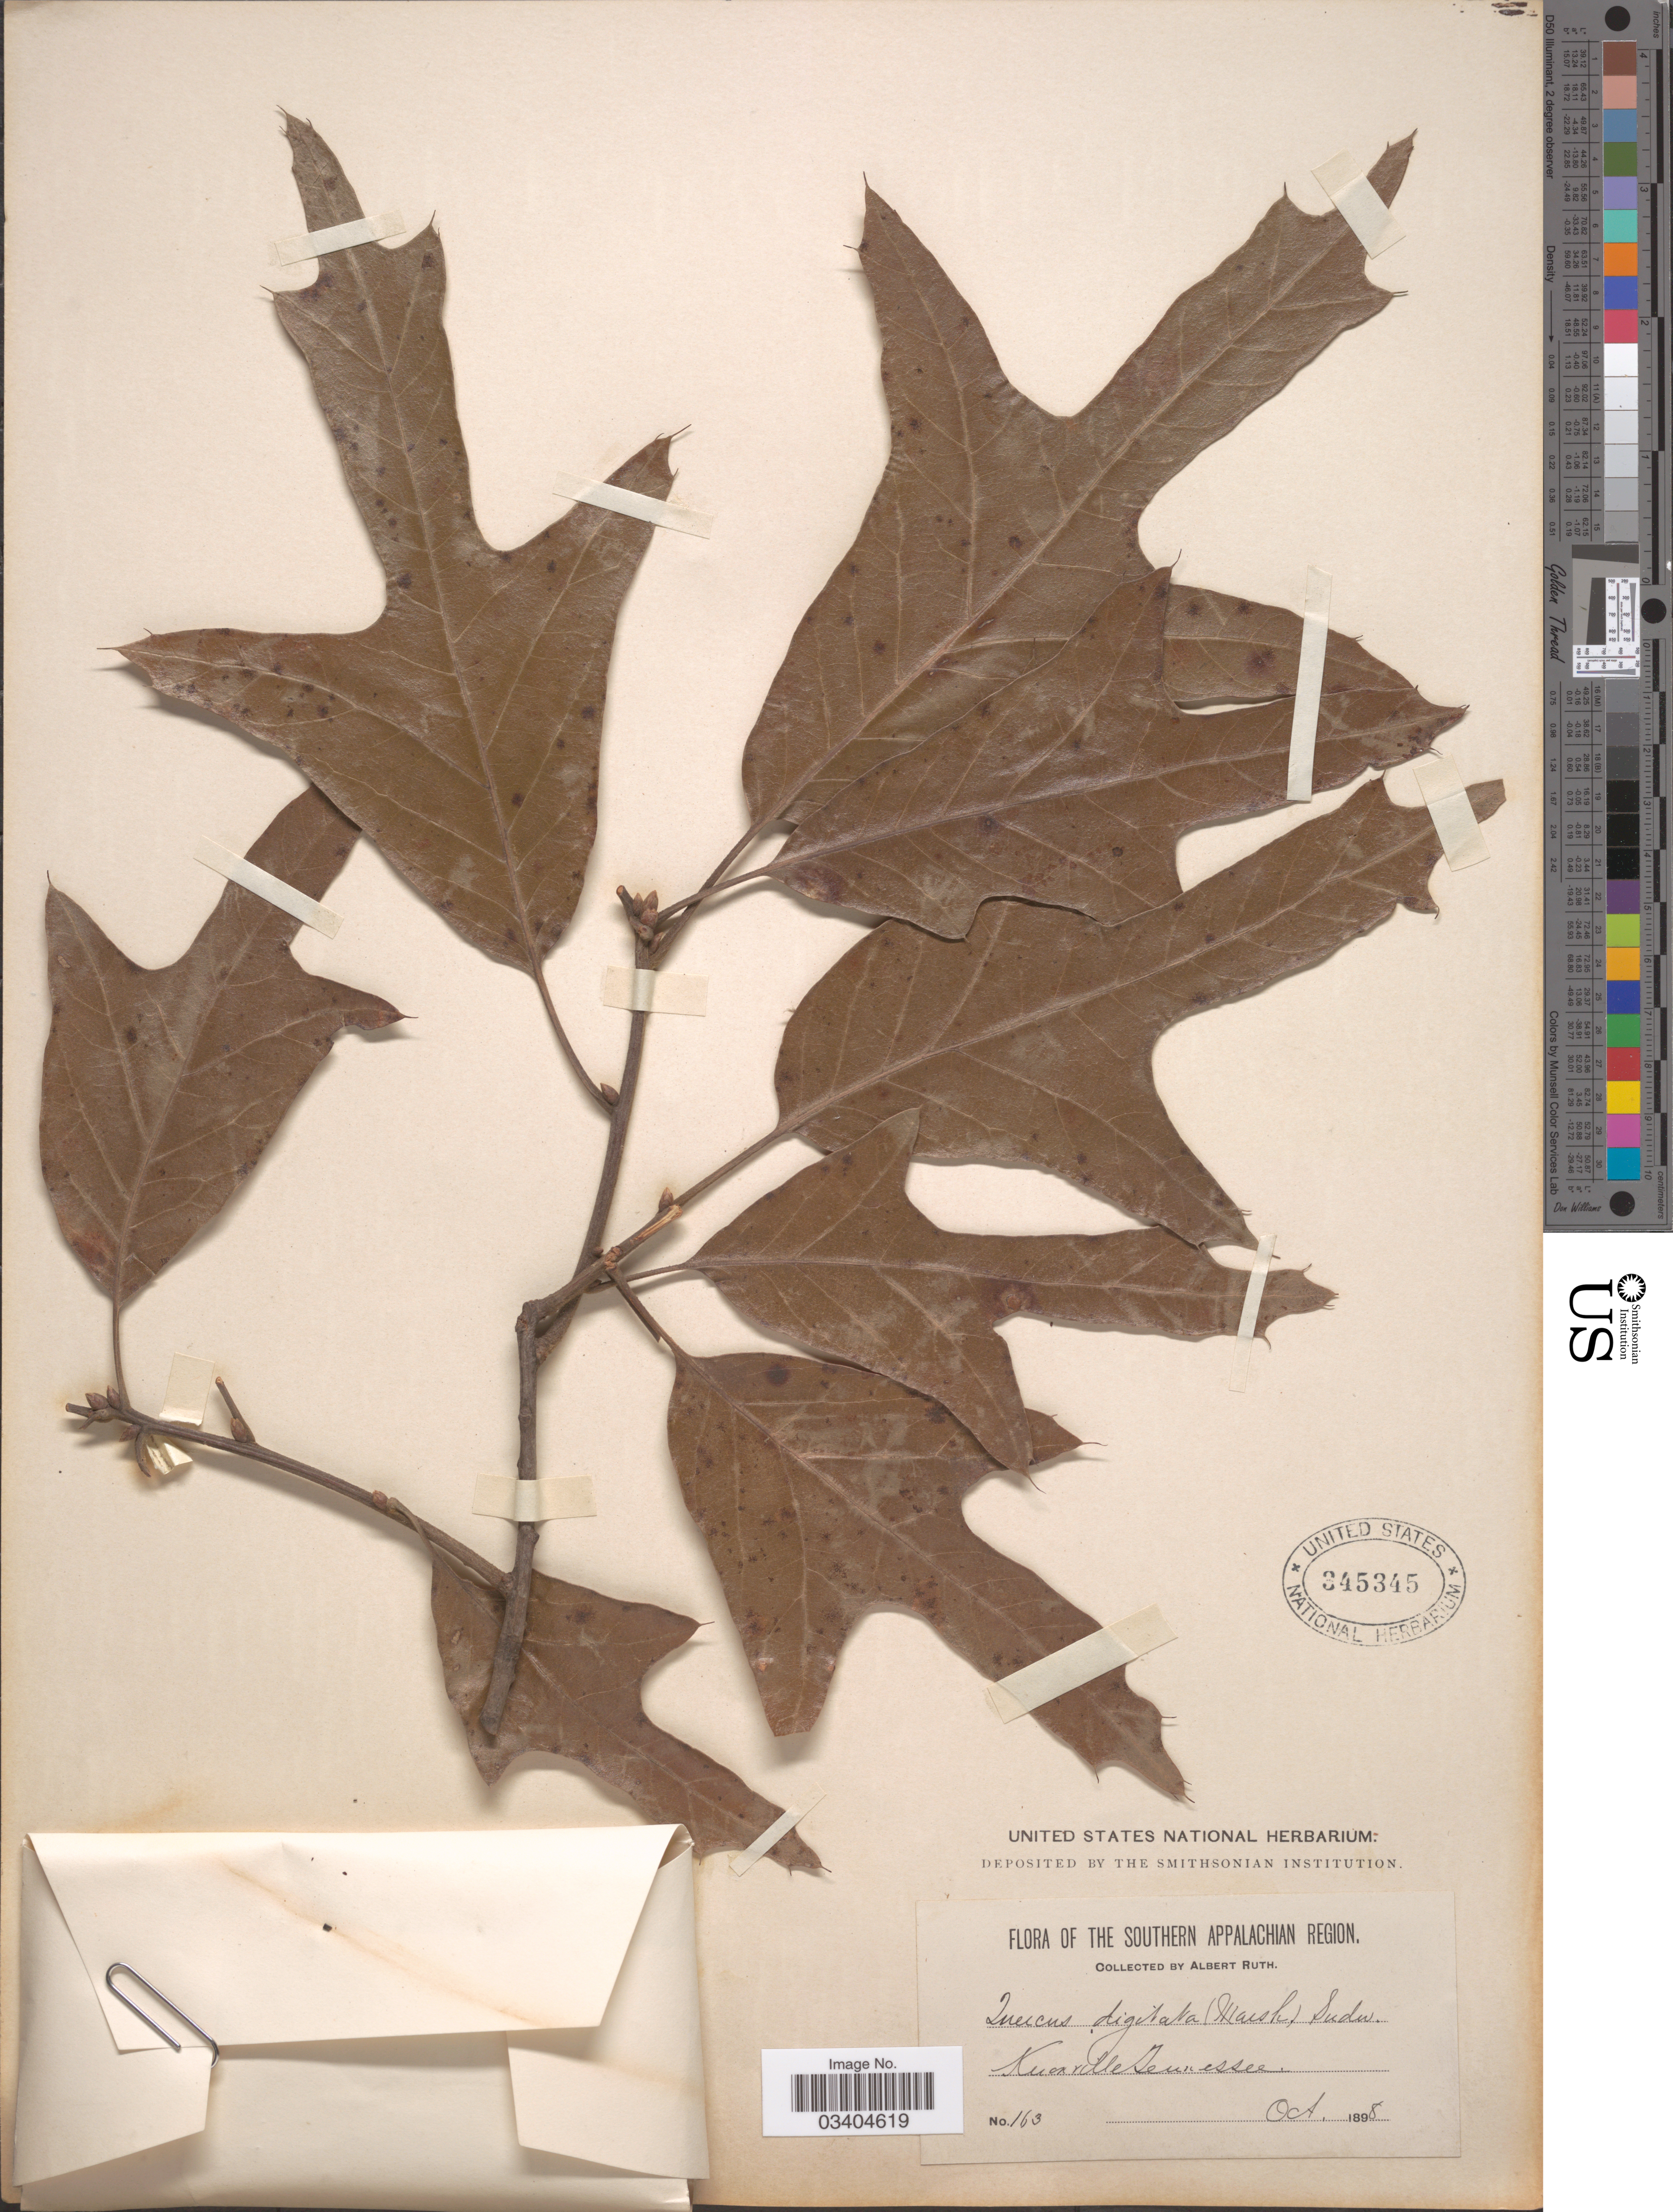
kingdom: Plantae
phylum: Tracheophyta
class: Magnoliopsida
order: Fagales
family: Fagaceae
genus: Quercus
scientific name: Quercus falcata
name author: Michx.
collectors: A. Ruth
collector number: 163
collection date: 1898-10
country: United States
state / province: Tennessee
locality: The Southern Appalachian Region. Knoxville.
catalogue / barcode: US 345345